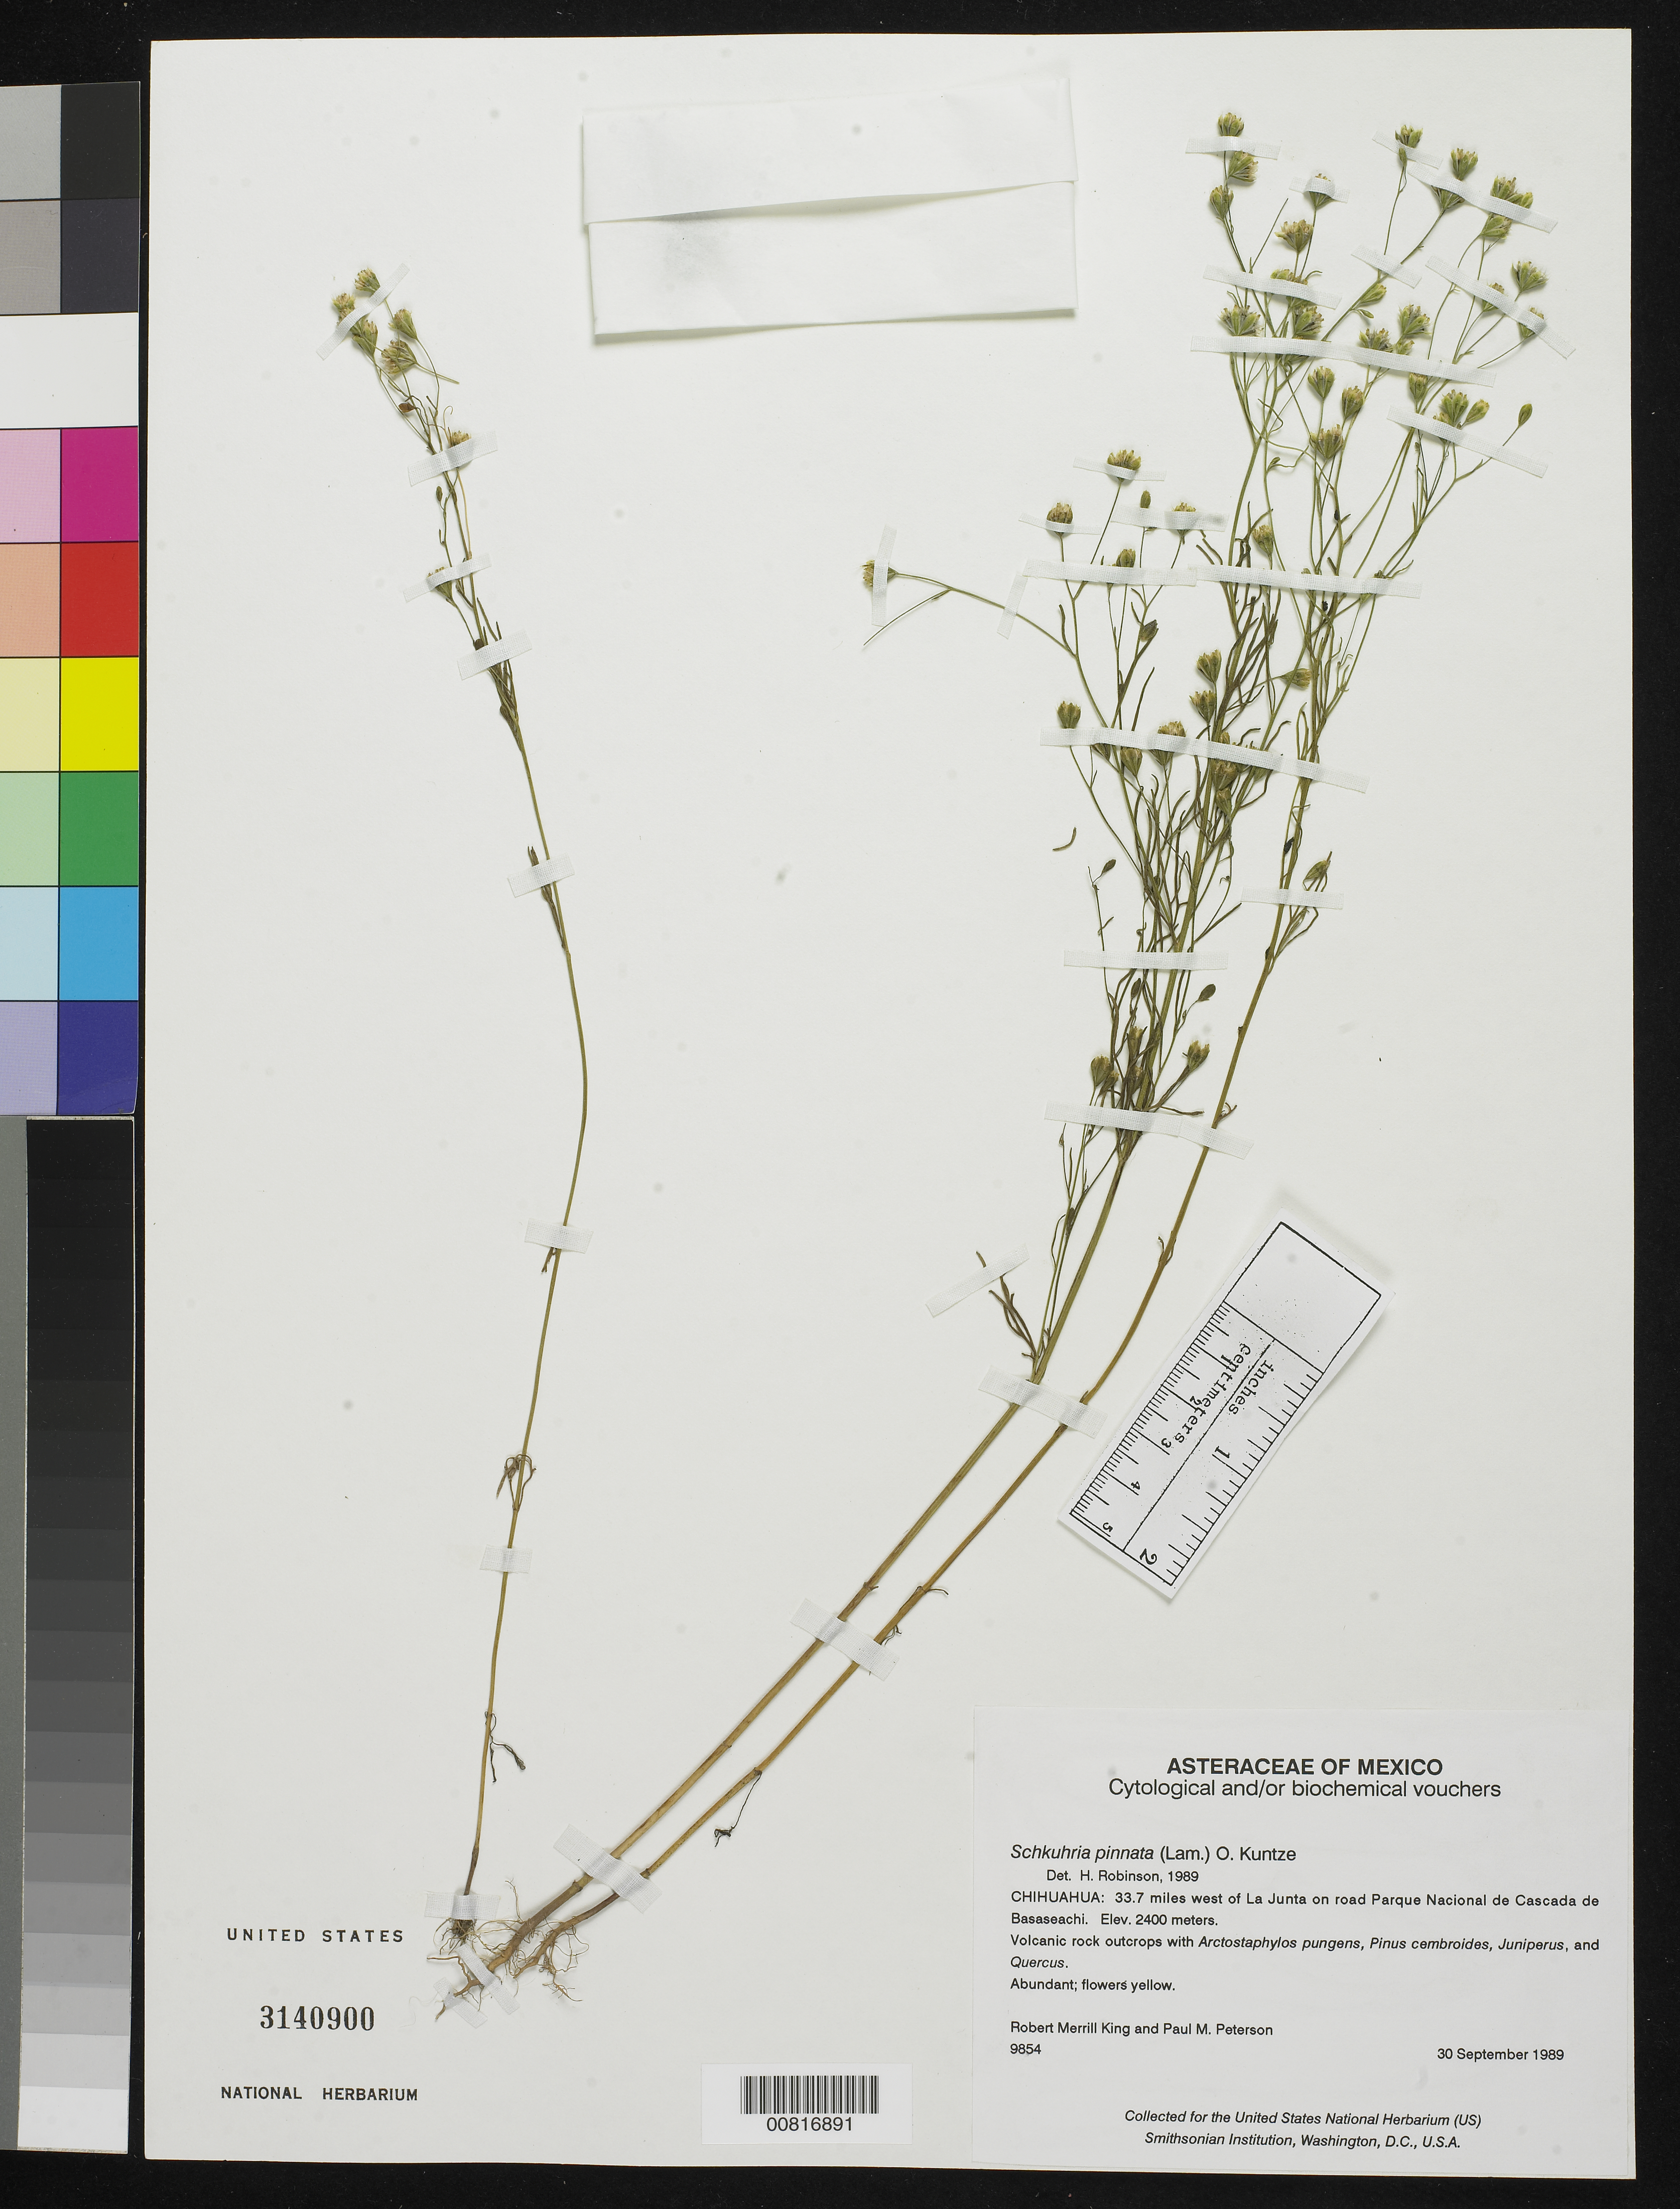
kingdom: Plantae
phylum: Tracheophyta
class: Magnoliopsida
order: Asterales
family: Asteraceae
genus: Schkuhria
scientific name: Schkuhria pinnata var. virgata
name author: (La Llave ex La Llave) Heiser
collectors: R. M. King & P. M. Peterson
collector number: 9854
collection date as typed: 30 Sep 1989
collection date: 1989-09-30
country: Mexico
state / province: Chihuahua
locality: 33.7 miles west of La Junta on road Parque Nacional de Cascada de Basaseachic.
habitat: Volcanic rock outcrops with Arctostaphylos pungens, Pinus cembroides, Juniperus, and Quercus.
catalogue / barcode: US 3140900